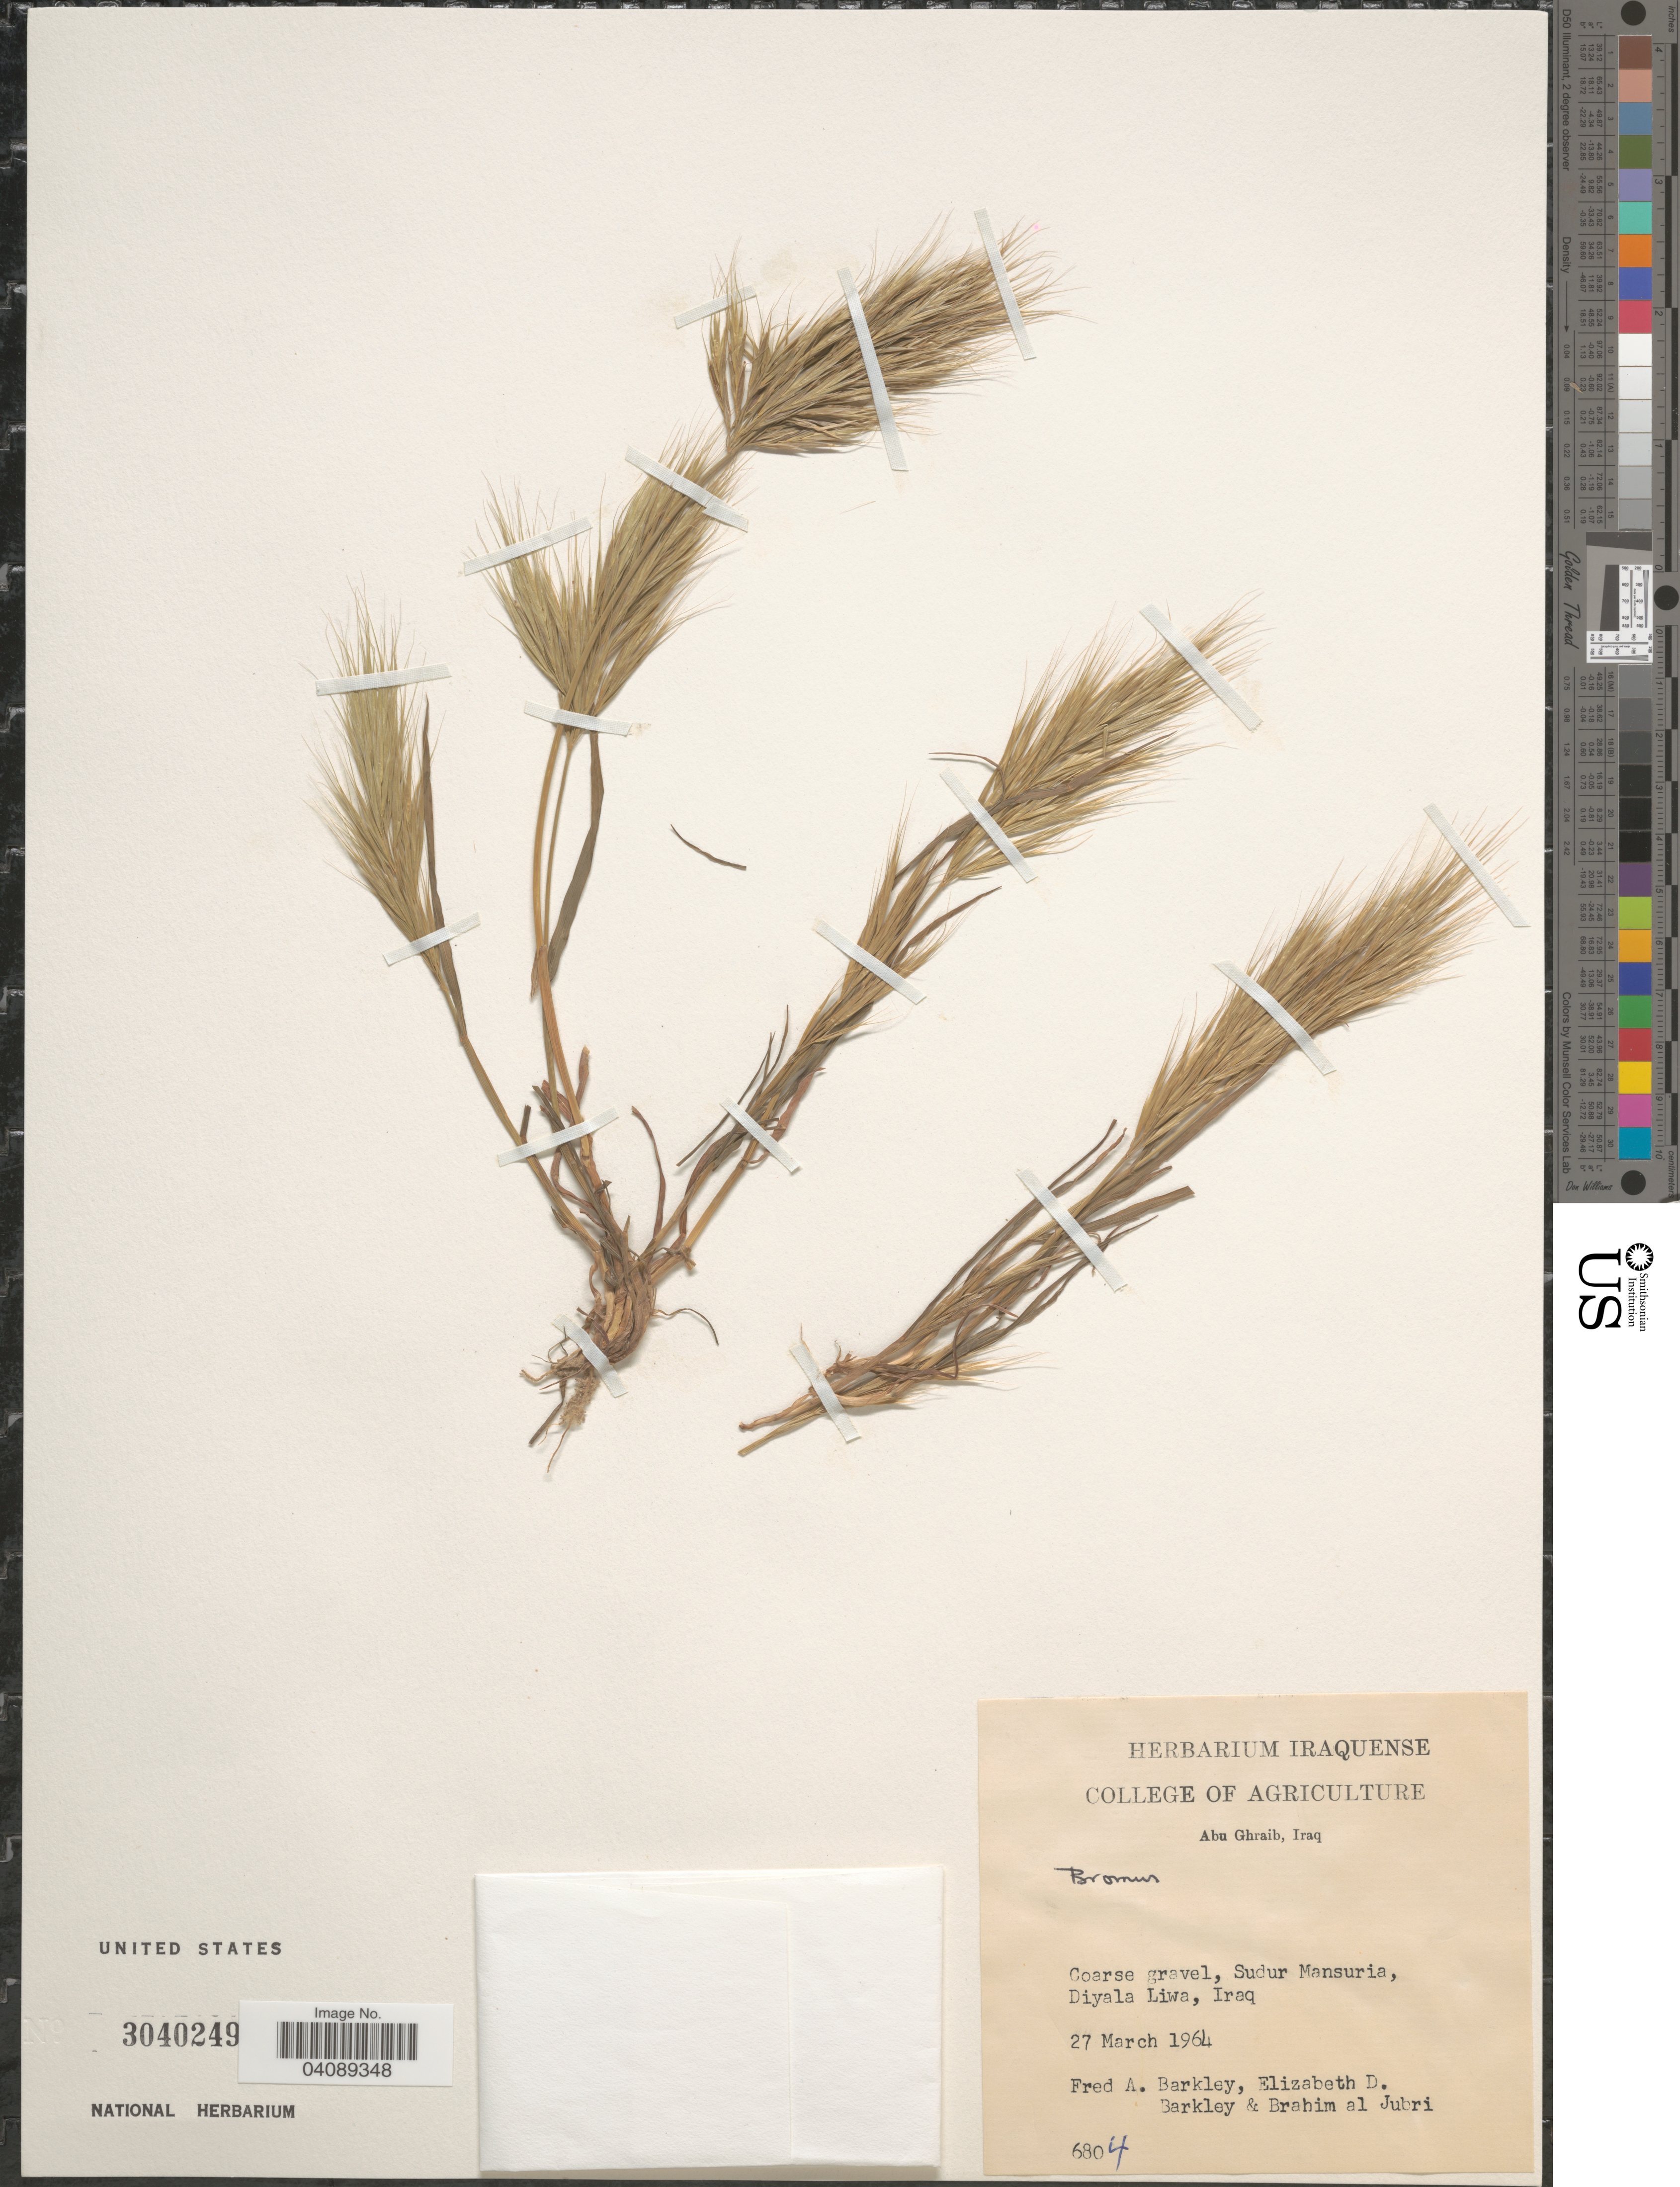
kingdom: Plantae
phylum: Tracheophyta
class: Liliopsida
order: Poales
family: Poaceae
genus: Bromus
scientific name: Bromus sp.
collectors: F. A. Barkley, E. D.Barkley & B. Jubri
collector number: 6804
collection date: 1964-03-27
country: Iraq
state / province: Diyala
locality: Coarse gravel, Sudur Mansuria, Diyala Liwa.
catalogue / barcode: US 3040249